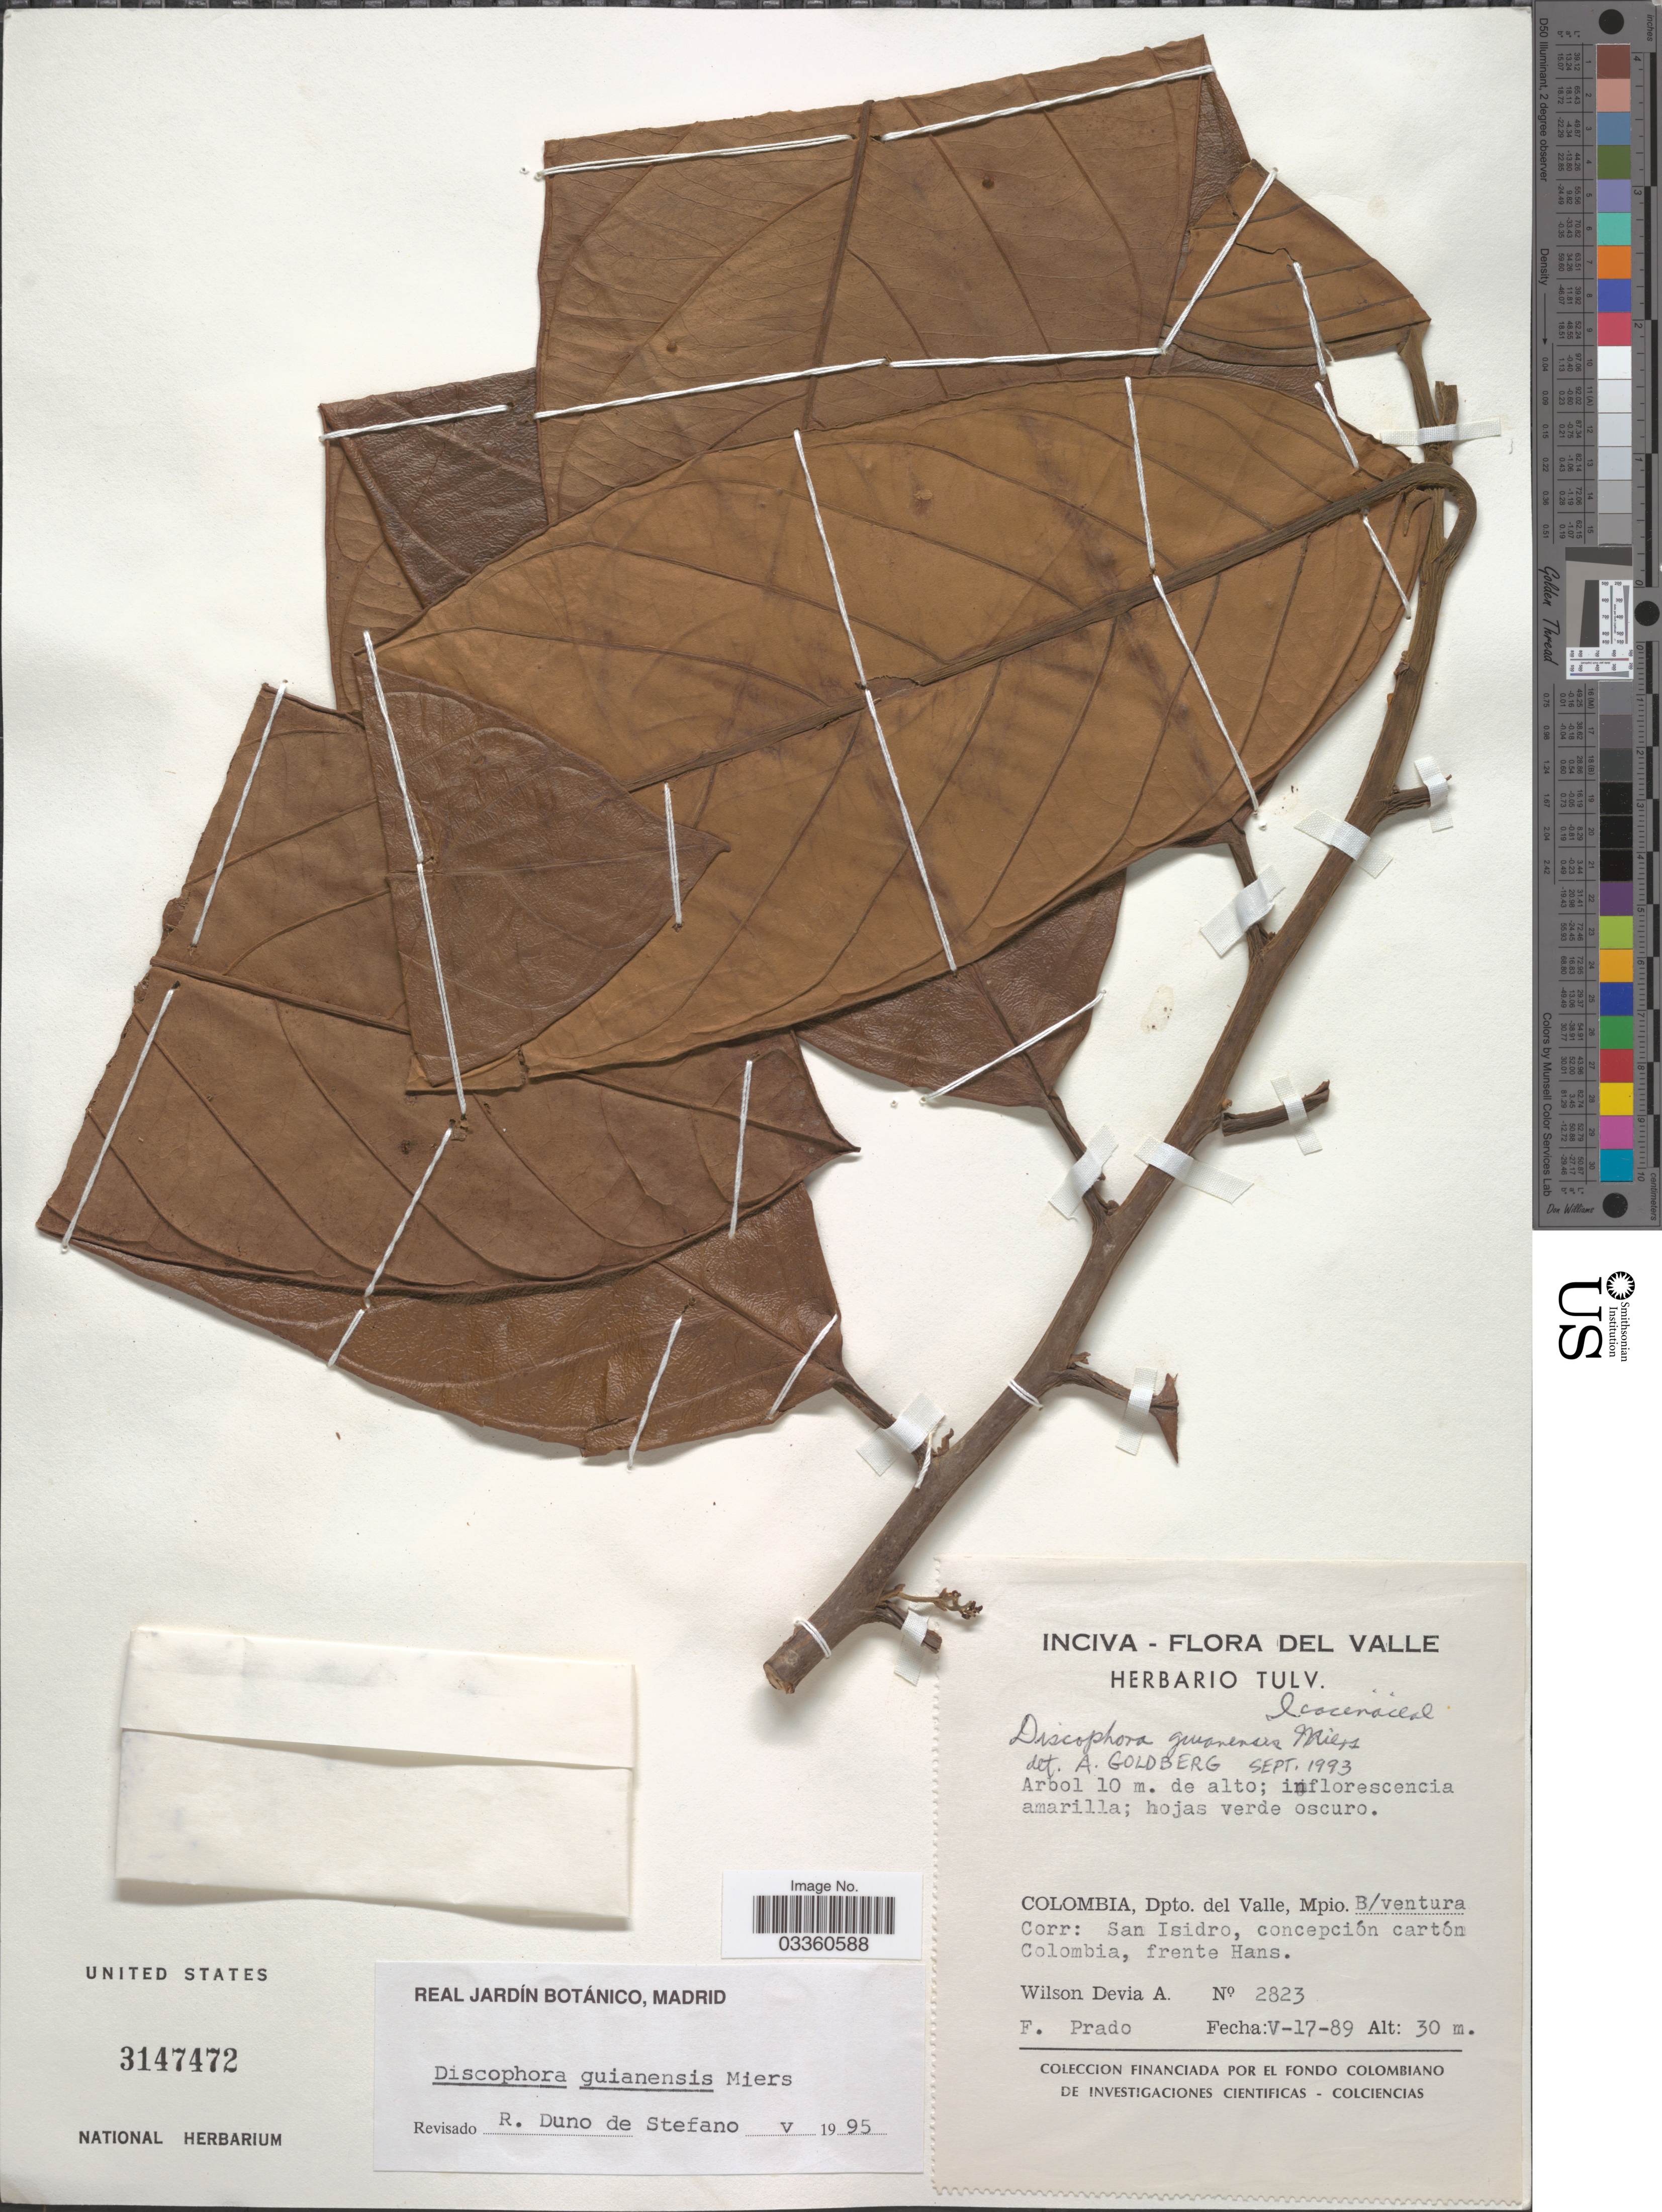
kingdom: Plantae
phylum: Tracheophyta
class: Magnoliopsida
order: Cardiopteridales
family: Stemonuraceae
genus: Discophora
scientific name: Discophora guianensis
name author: Miers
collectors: W. Devia A. & F. Prado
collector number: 2823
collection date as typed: Transcribed d/m/y: 17/5/89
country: Colombia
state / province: Valle del Cauca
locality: Dpto. del Valle, Mpio. B/ventura Corr: San Isidro, concepción cartón Colombia, frente Hans.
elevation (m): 30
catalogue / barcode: US 3147472